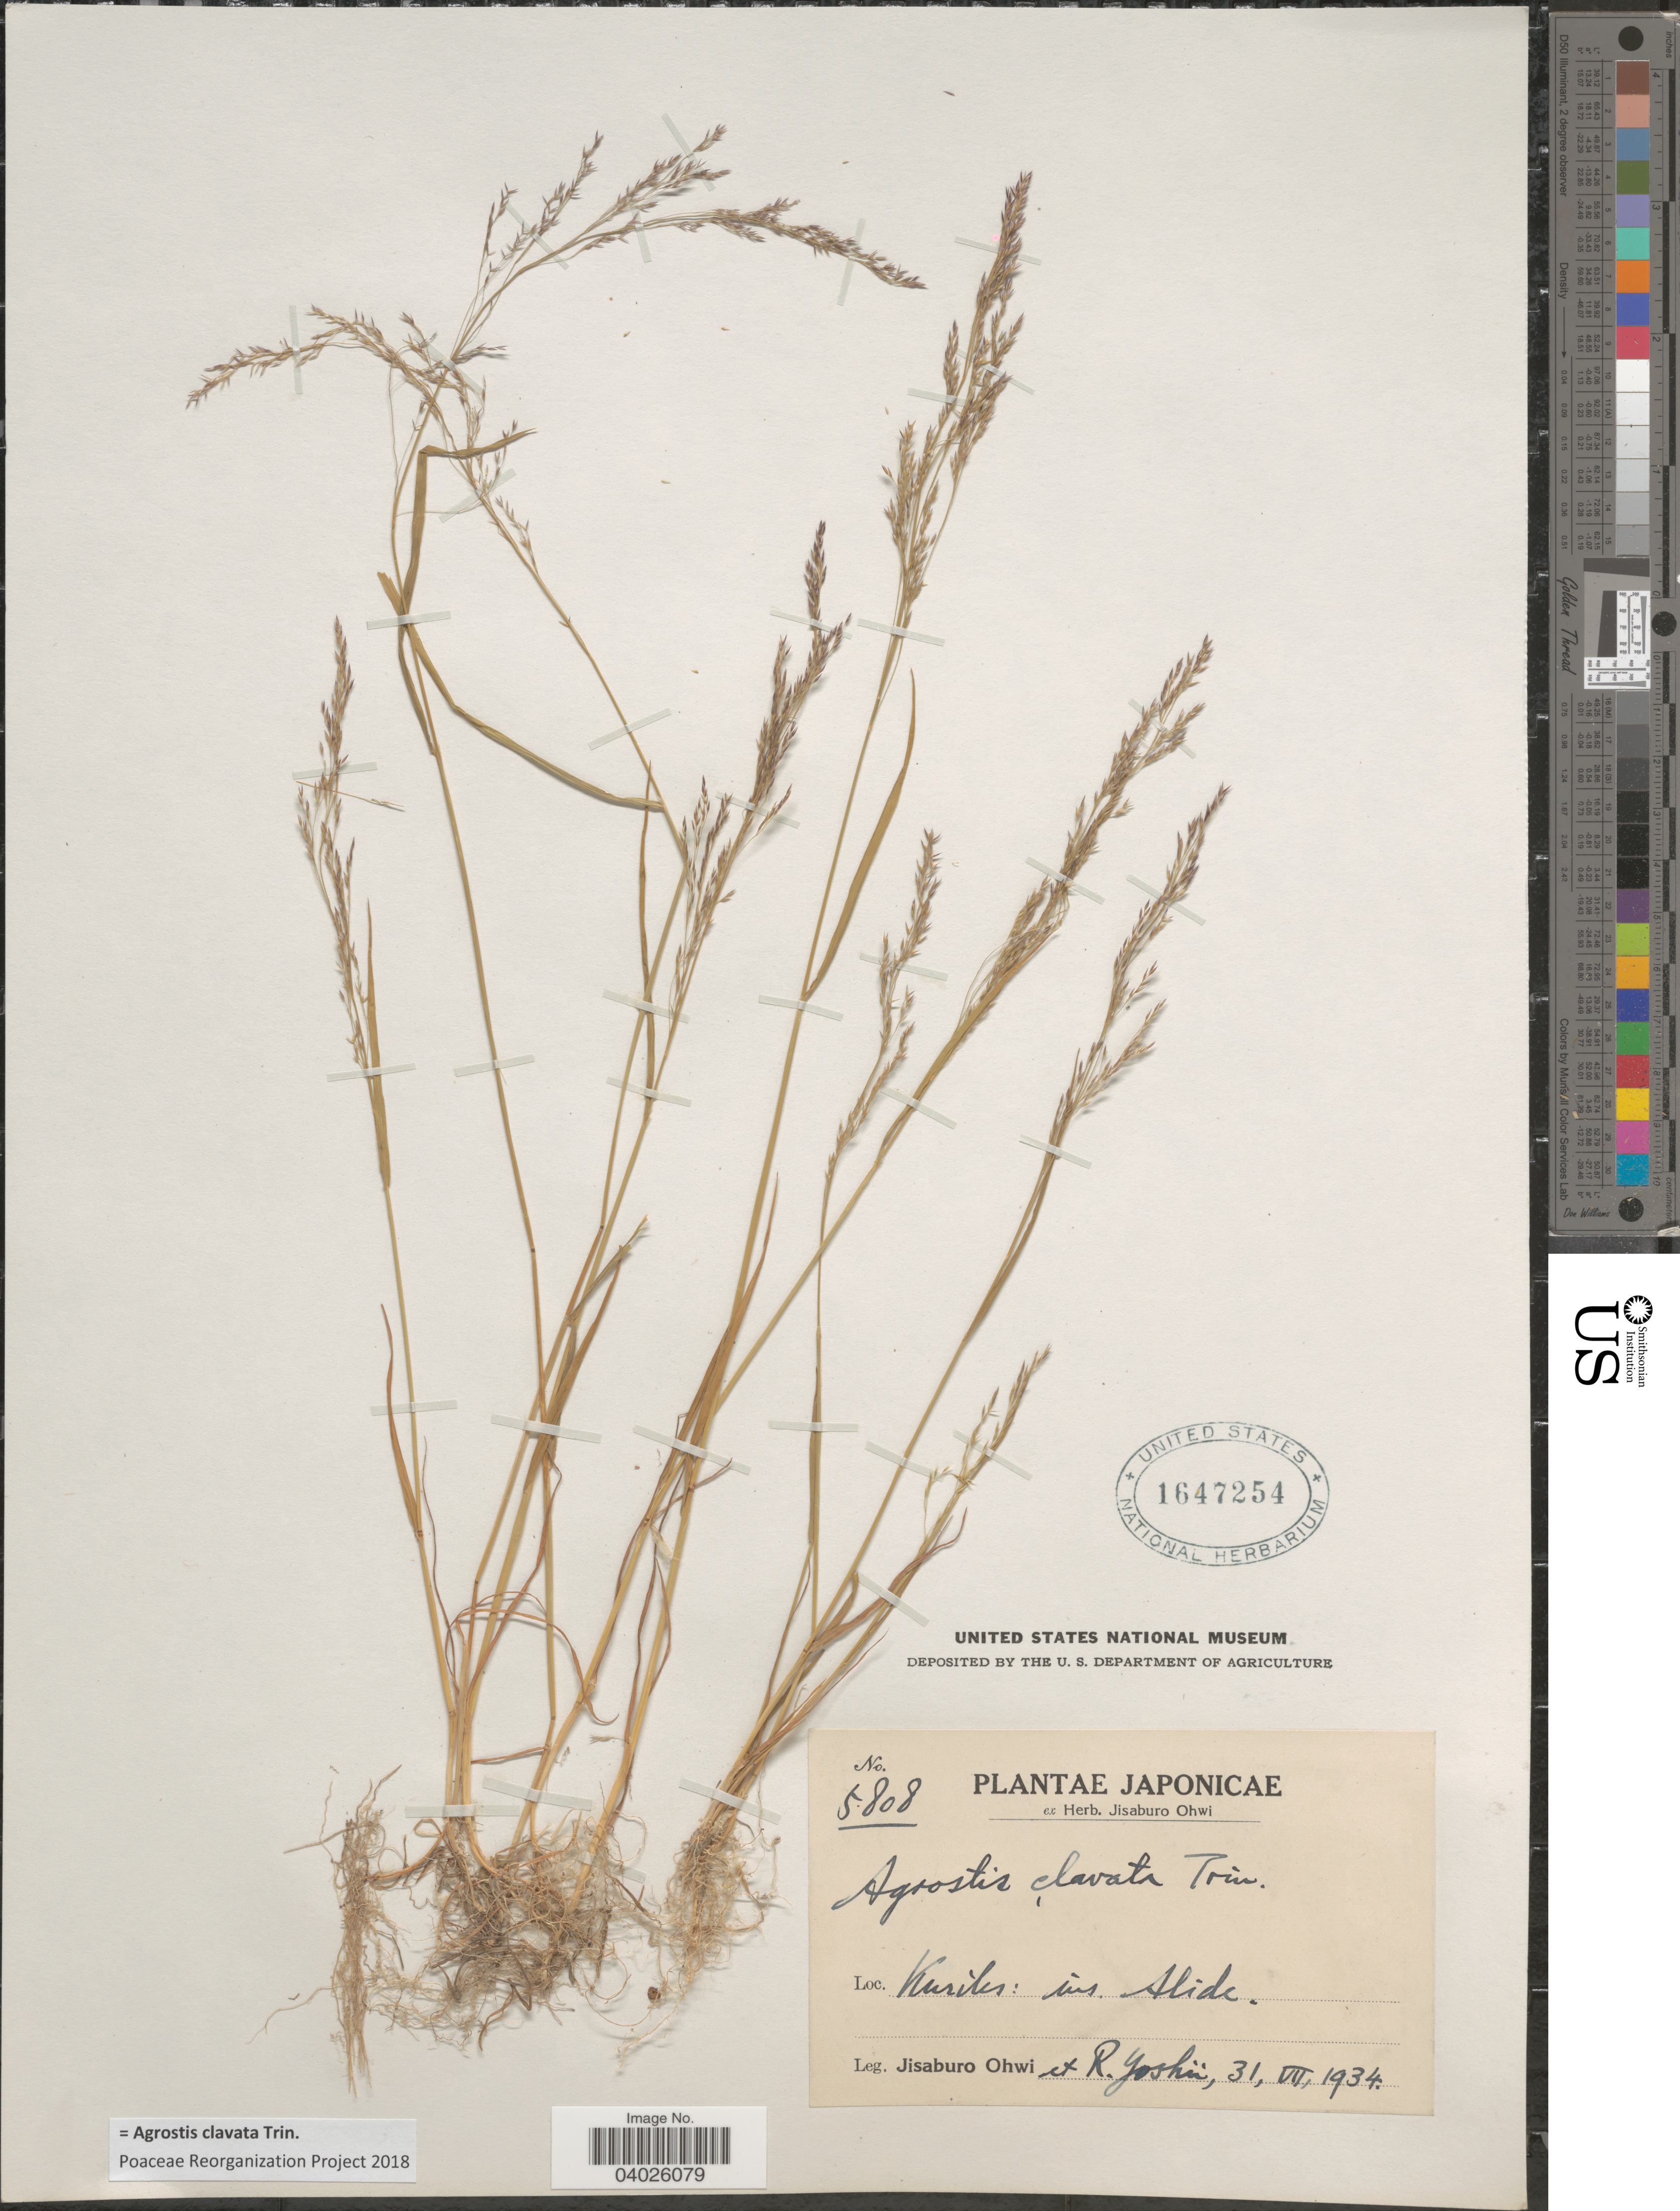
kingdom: Plantae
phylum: Tracheophyta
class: Liliopsida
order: Poales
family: Poaceae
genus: Agrostis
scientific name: Agrostis clavata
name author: Trin.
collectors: J. Ohwi & R. Yoshii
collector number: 5808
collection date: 1934-07-31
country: Russian Federation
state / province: Sakhalin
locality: Kuriles: ins. Alide.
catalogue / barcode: US 1647254